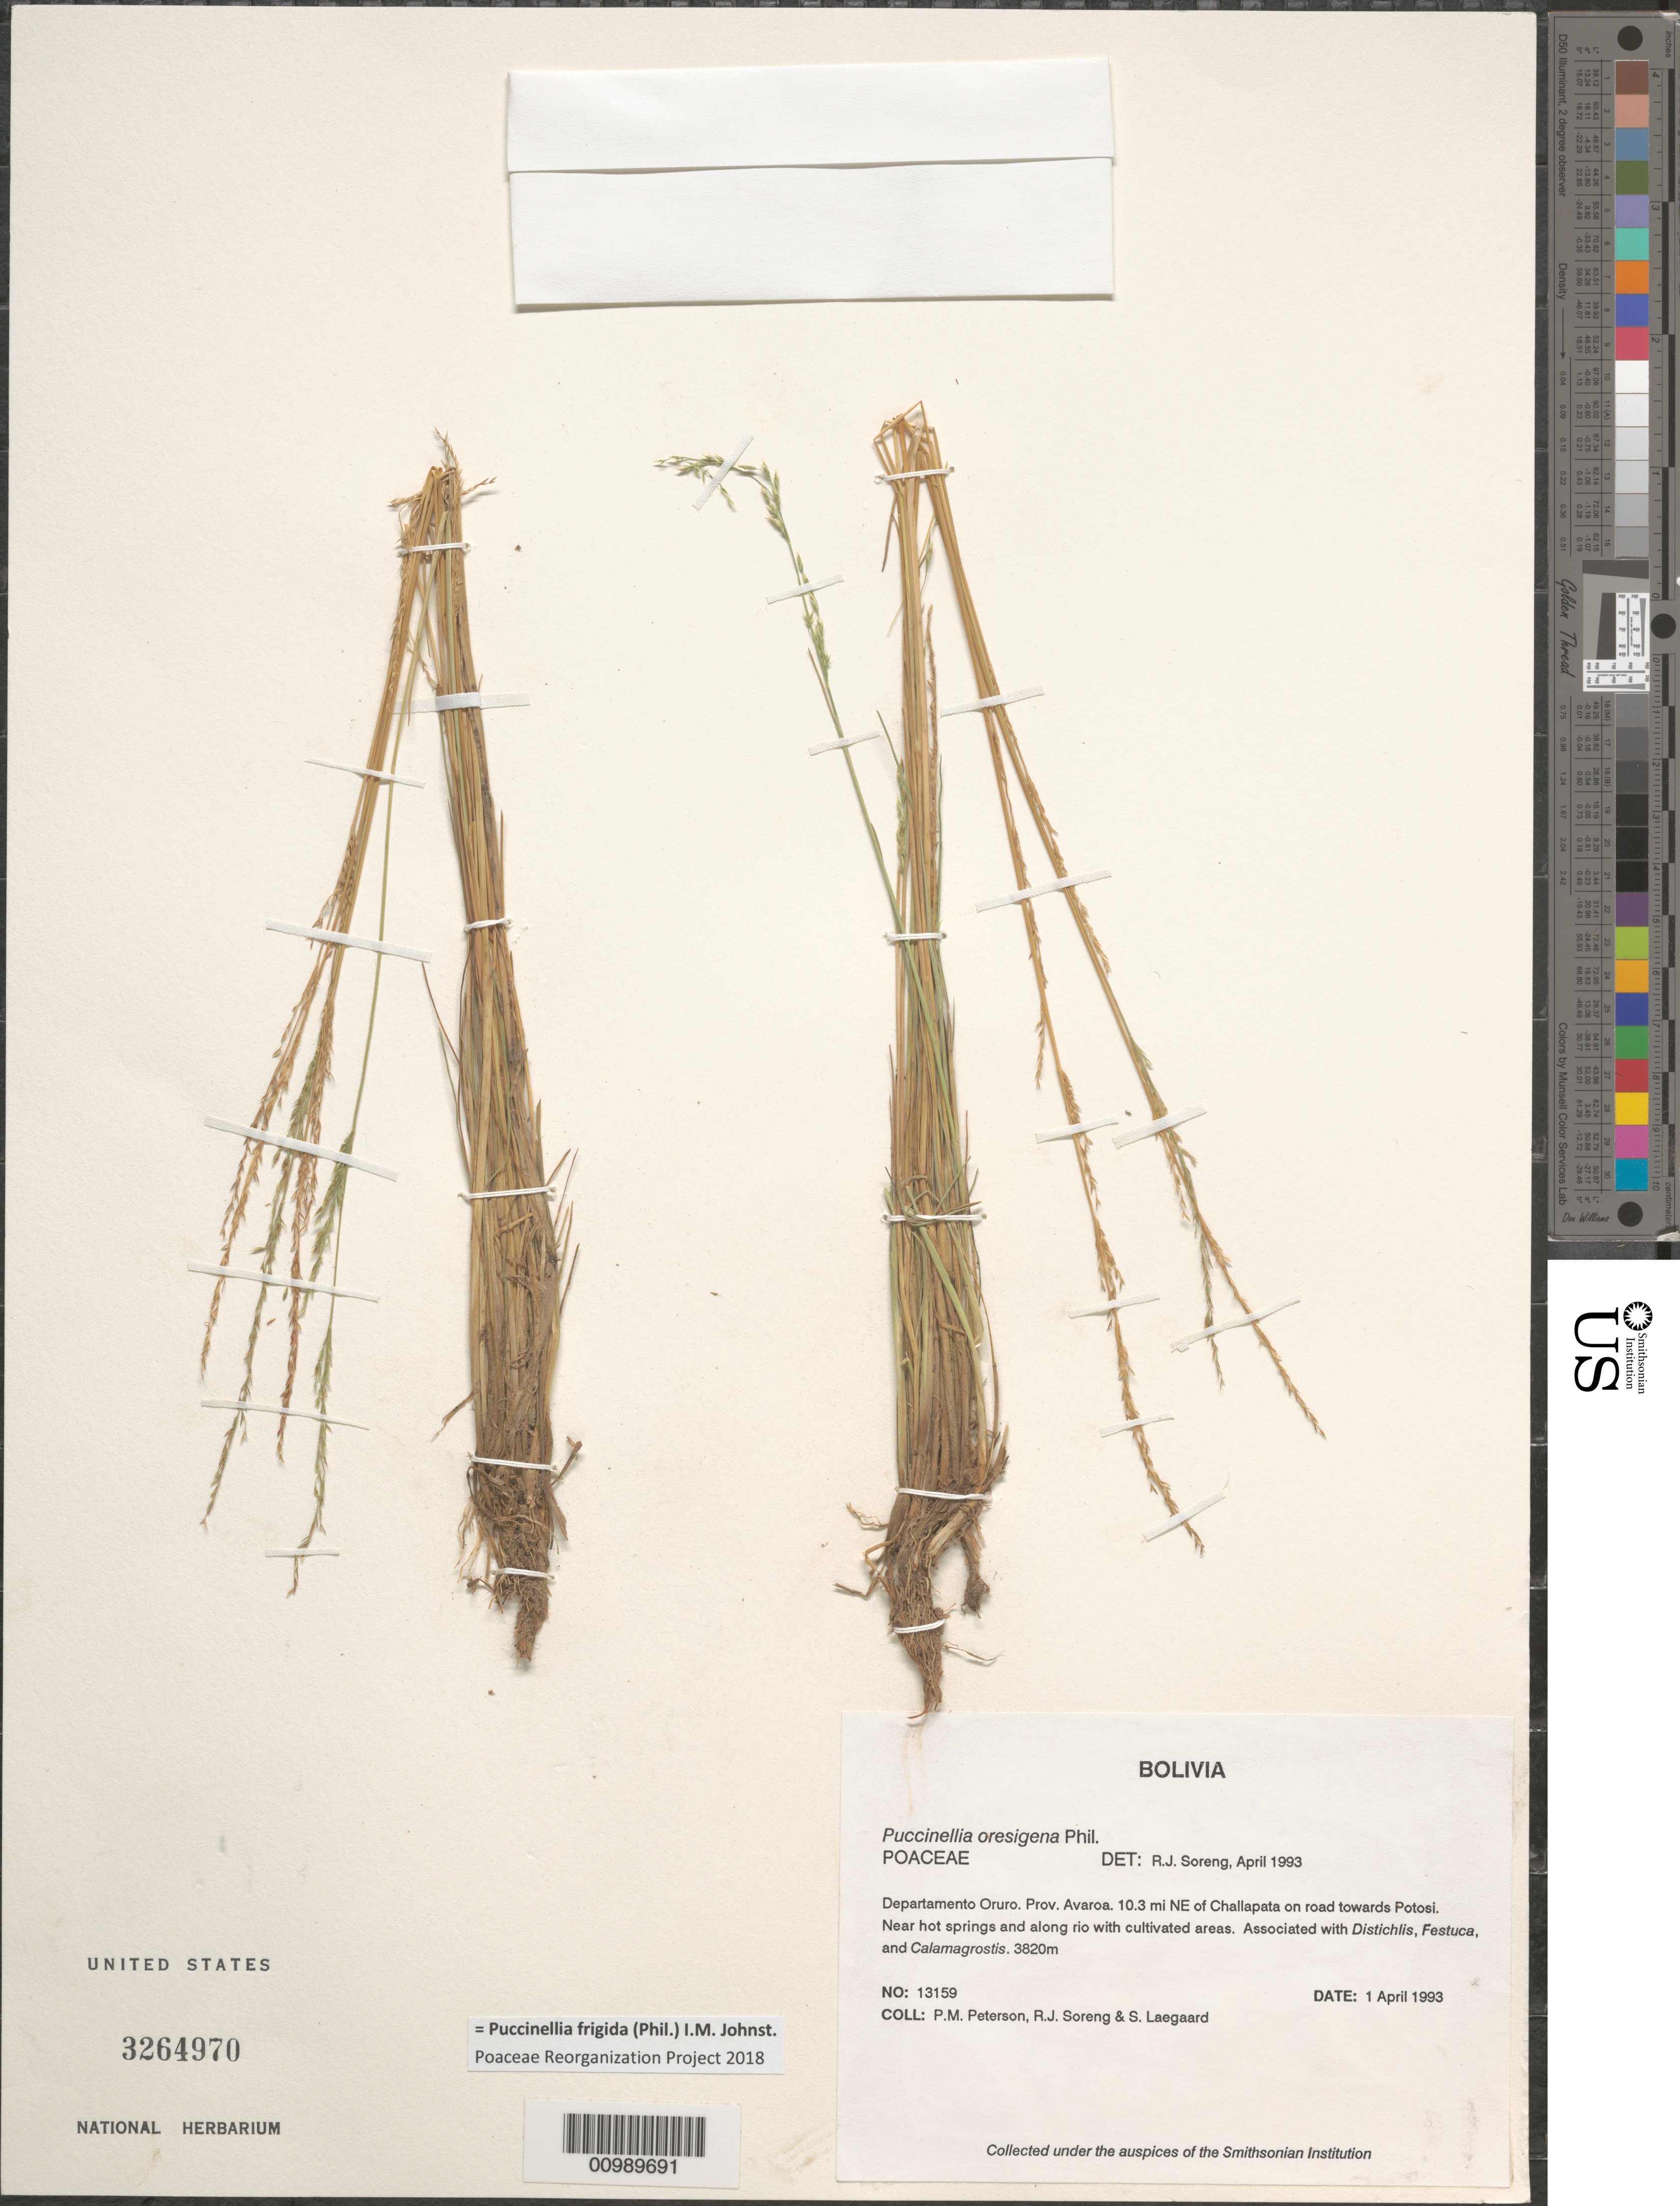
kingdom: Plantae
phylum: Tracheophyta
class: Liliopsida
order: Poales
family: Poaceae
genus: Puccinellia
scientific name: Puccinellia frigida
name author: (Phil.) I.M. Johnst.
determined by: Poaceae Reorganization Project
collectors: P. M. Peterson, R. J. Soreng & S. Lægaard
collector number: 13159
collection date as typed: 01 Apr 1993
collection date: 1993-04-01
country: Bolivia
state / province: Oruro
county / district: Prov. Avaroa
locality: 10.3 mi NE of Challapata on road towards Potosi.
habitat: Near hot springs and along rio with cultivated areas. Associated with Distichlis, Festuca, and Calamagrostis.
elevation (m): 3820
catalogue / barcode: US 3264970